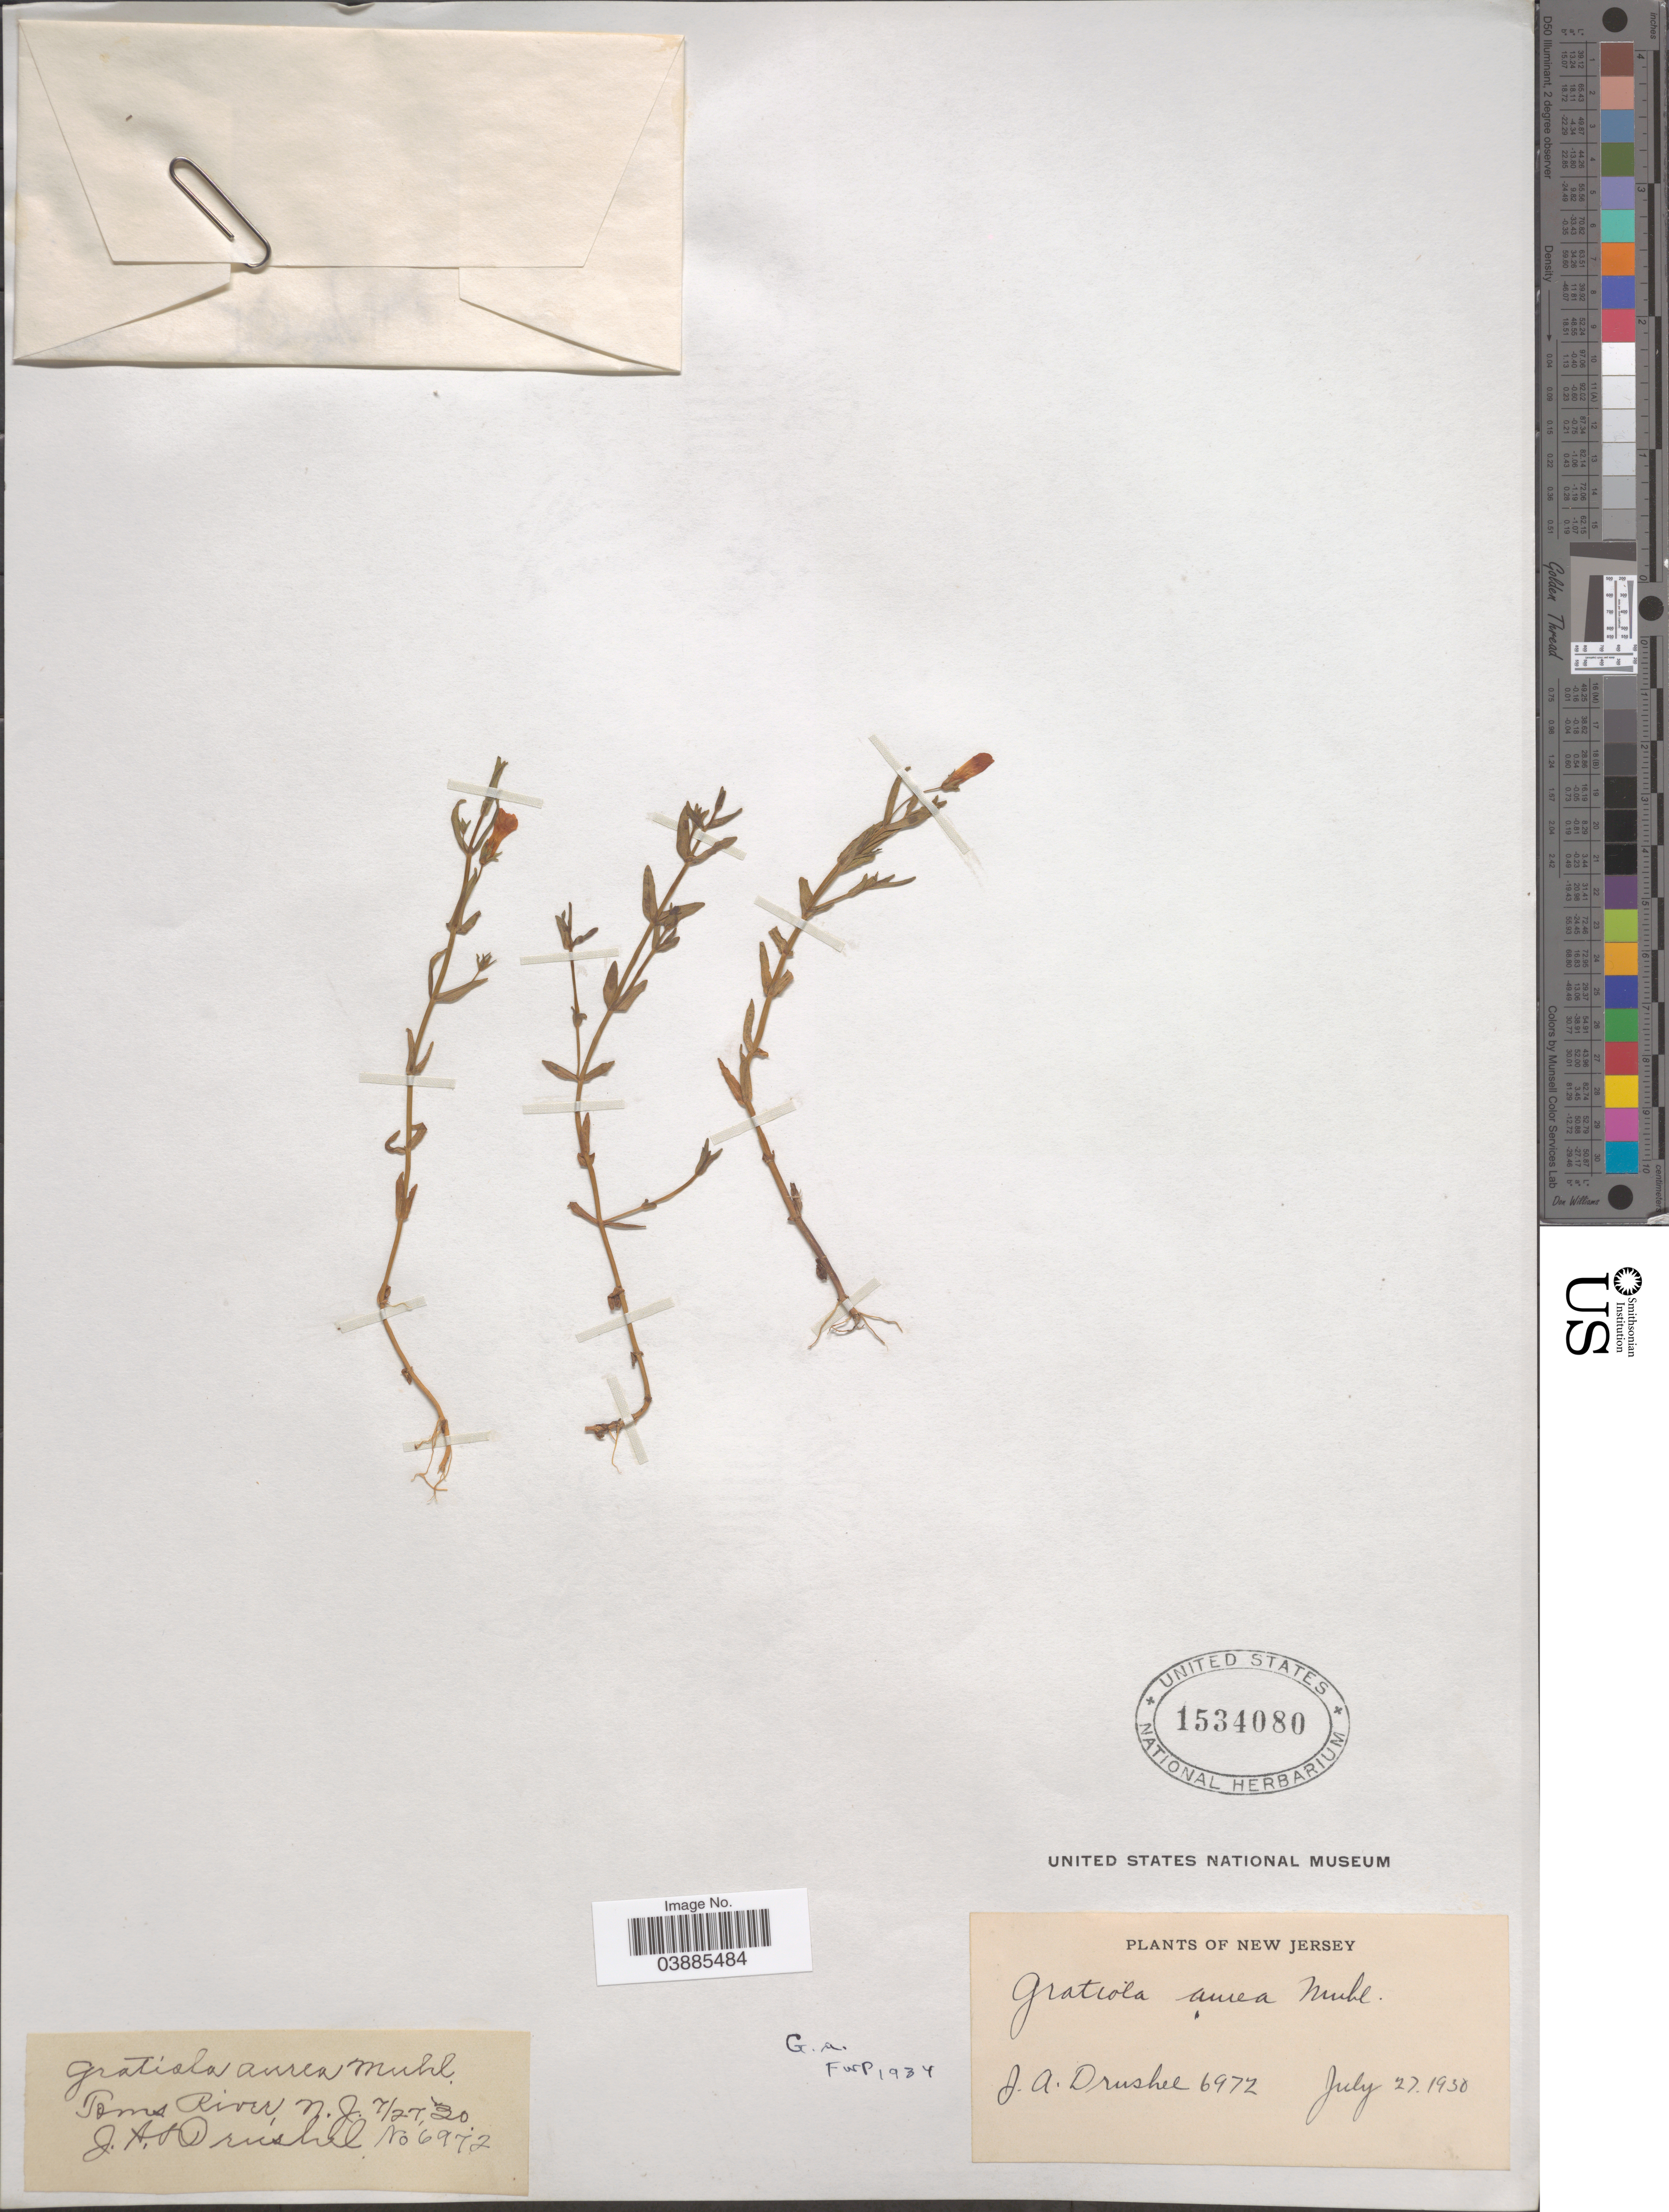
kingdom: Plantae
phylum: Tracheophyta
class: Magnoliopsida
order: Lamiales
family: Plantaginaceae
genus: Gratiola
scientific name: Gratiola aurea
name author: Pursh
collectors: J. A. Drushel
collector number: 6972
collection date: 1930-07-27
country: United States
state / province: New Jersey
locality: Toms River.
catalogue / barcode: US 1534080